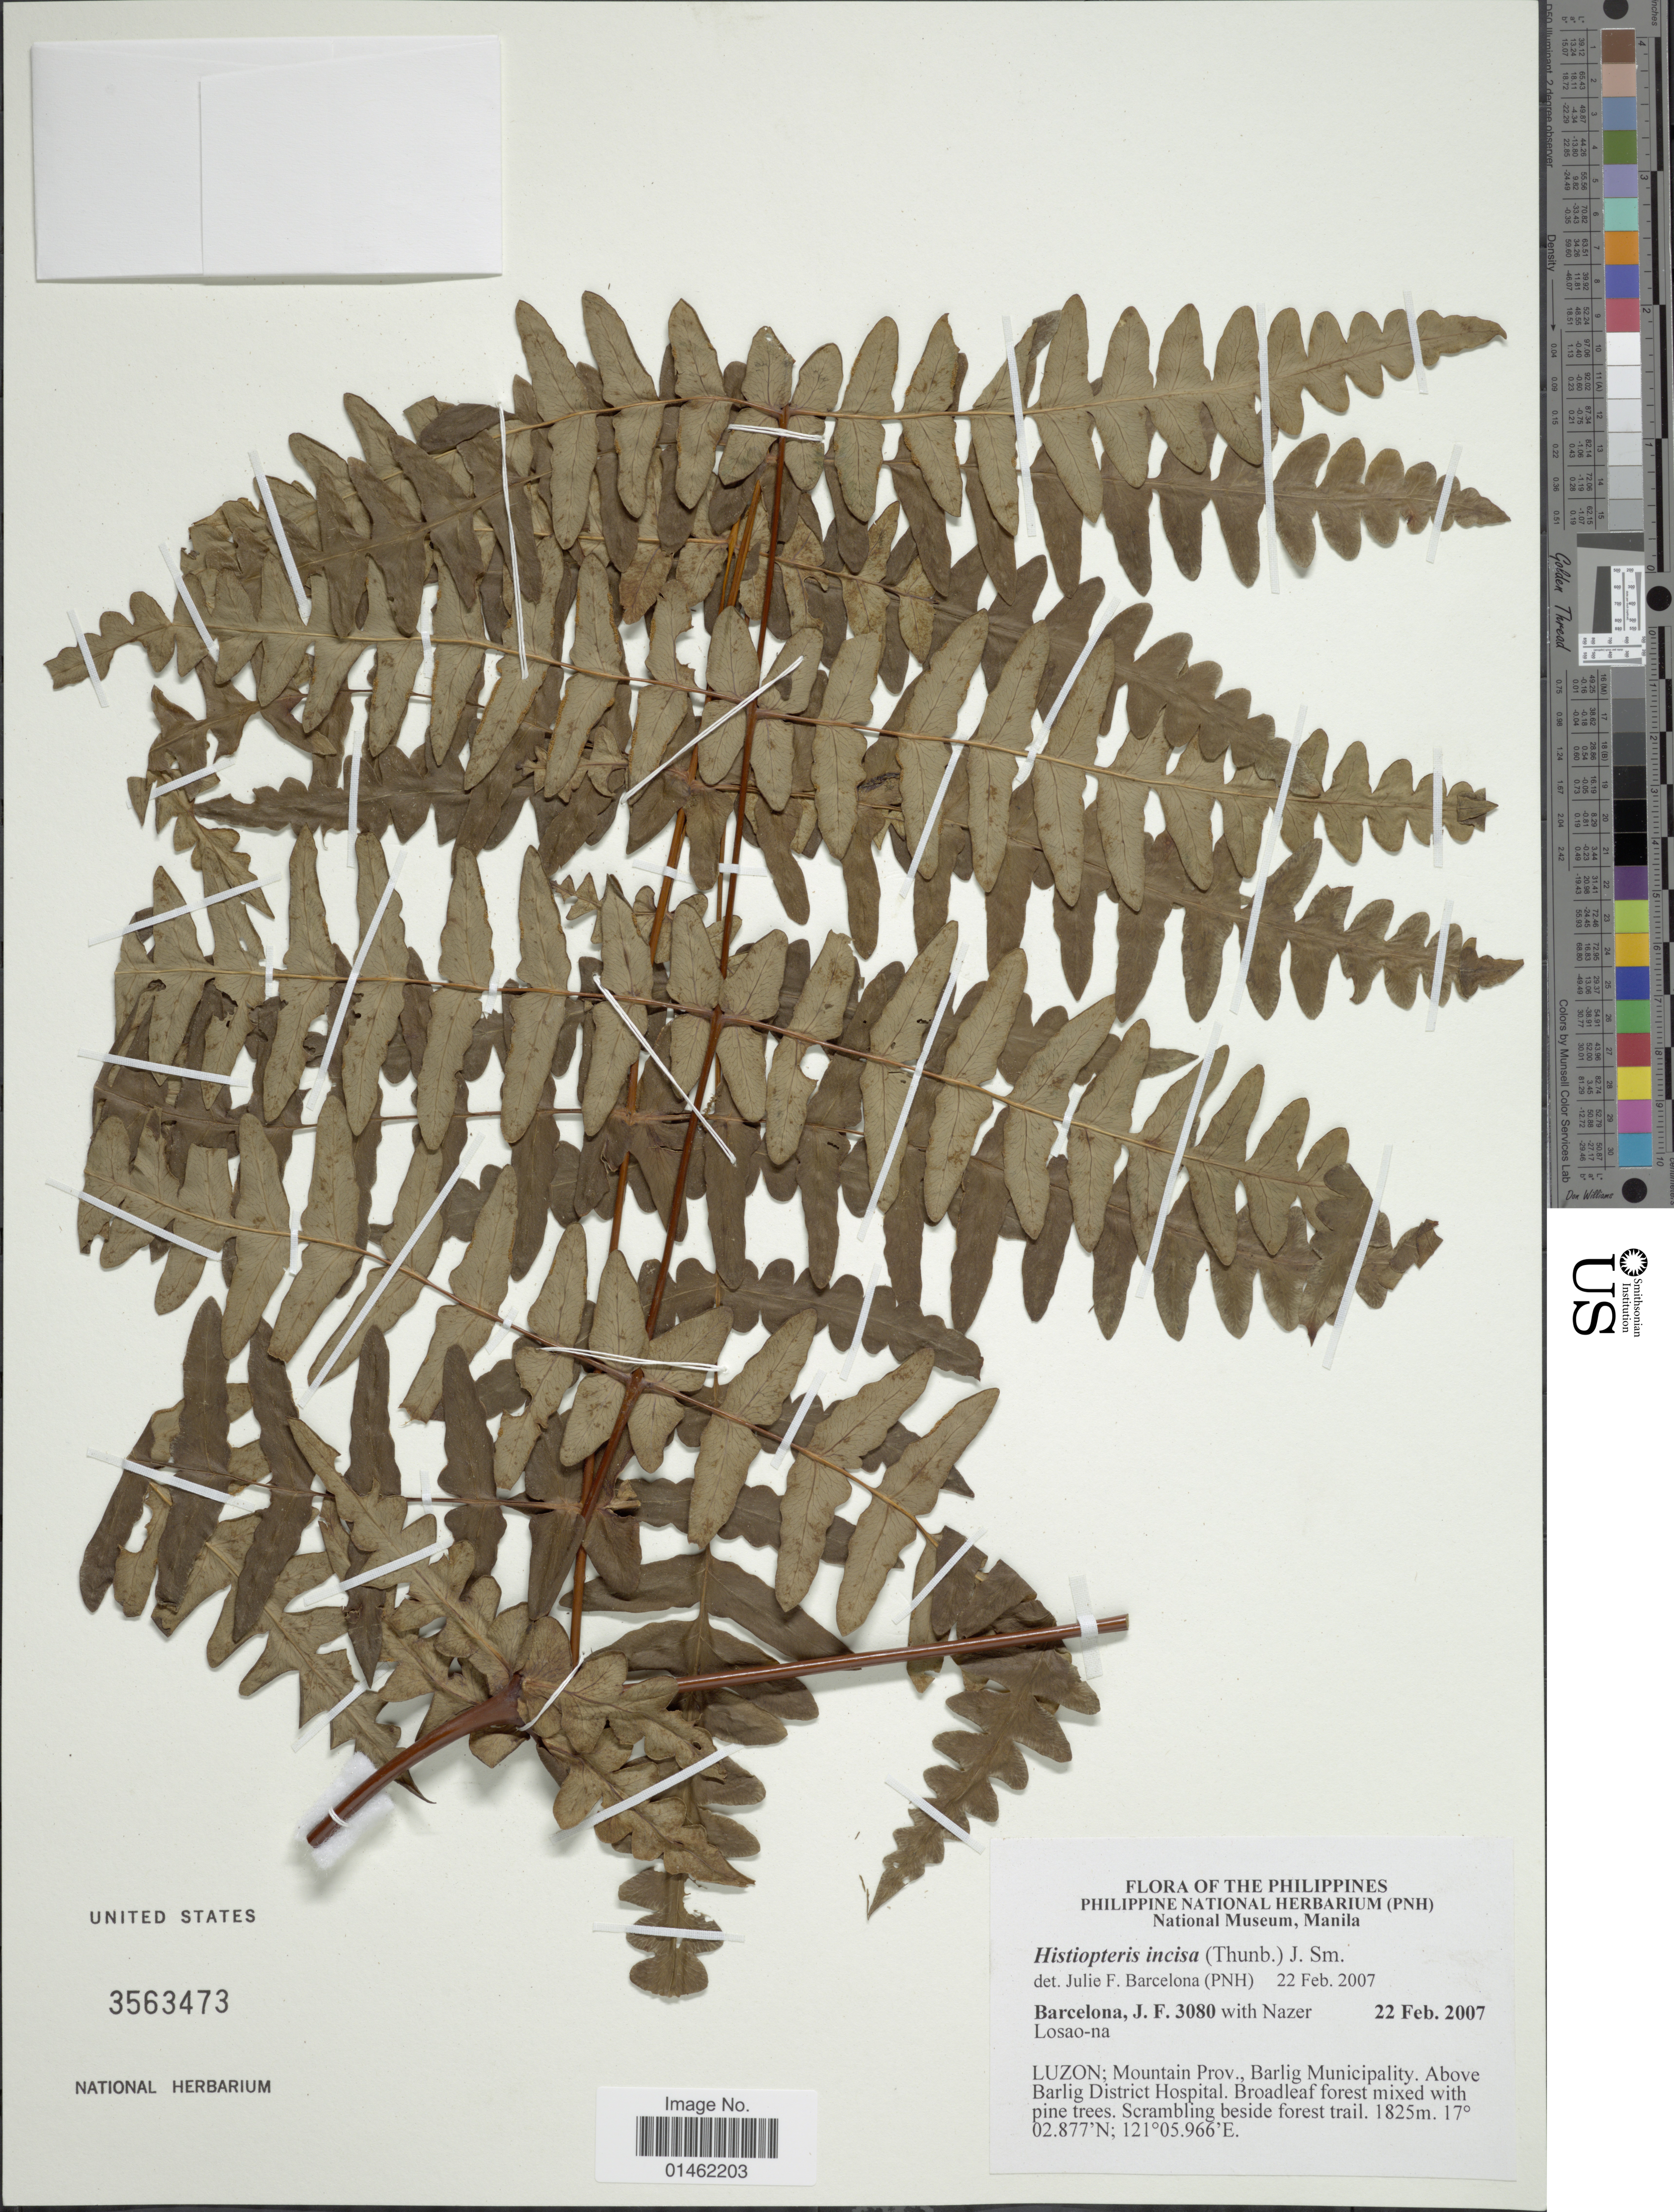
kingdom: Plantae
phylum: Tracheophyta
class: Polypodiopsida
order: Polypodiales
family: Dennstaedtiaceae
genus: Histiopteris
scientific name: Histiopteris incisa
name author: (Thunb.) J. Sm.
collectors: J. F. Barcelona & N. Losao-na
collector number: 3080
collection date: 2007-02-22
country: Philippines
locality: Luzon; Mountain Prov., Barlig Municipality. Above Barlig District Hospital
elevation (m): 1825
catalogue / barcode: US 3563473